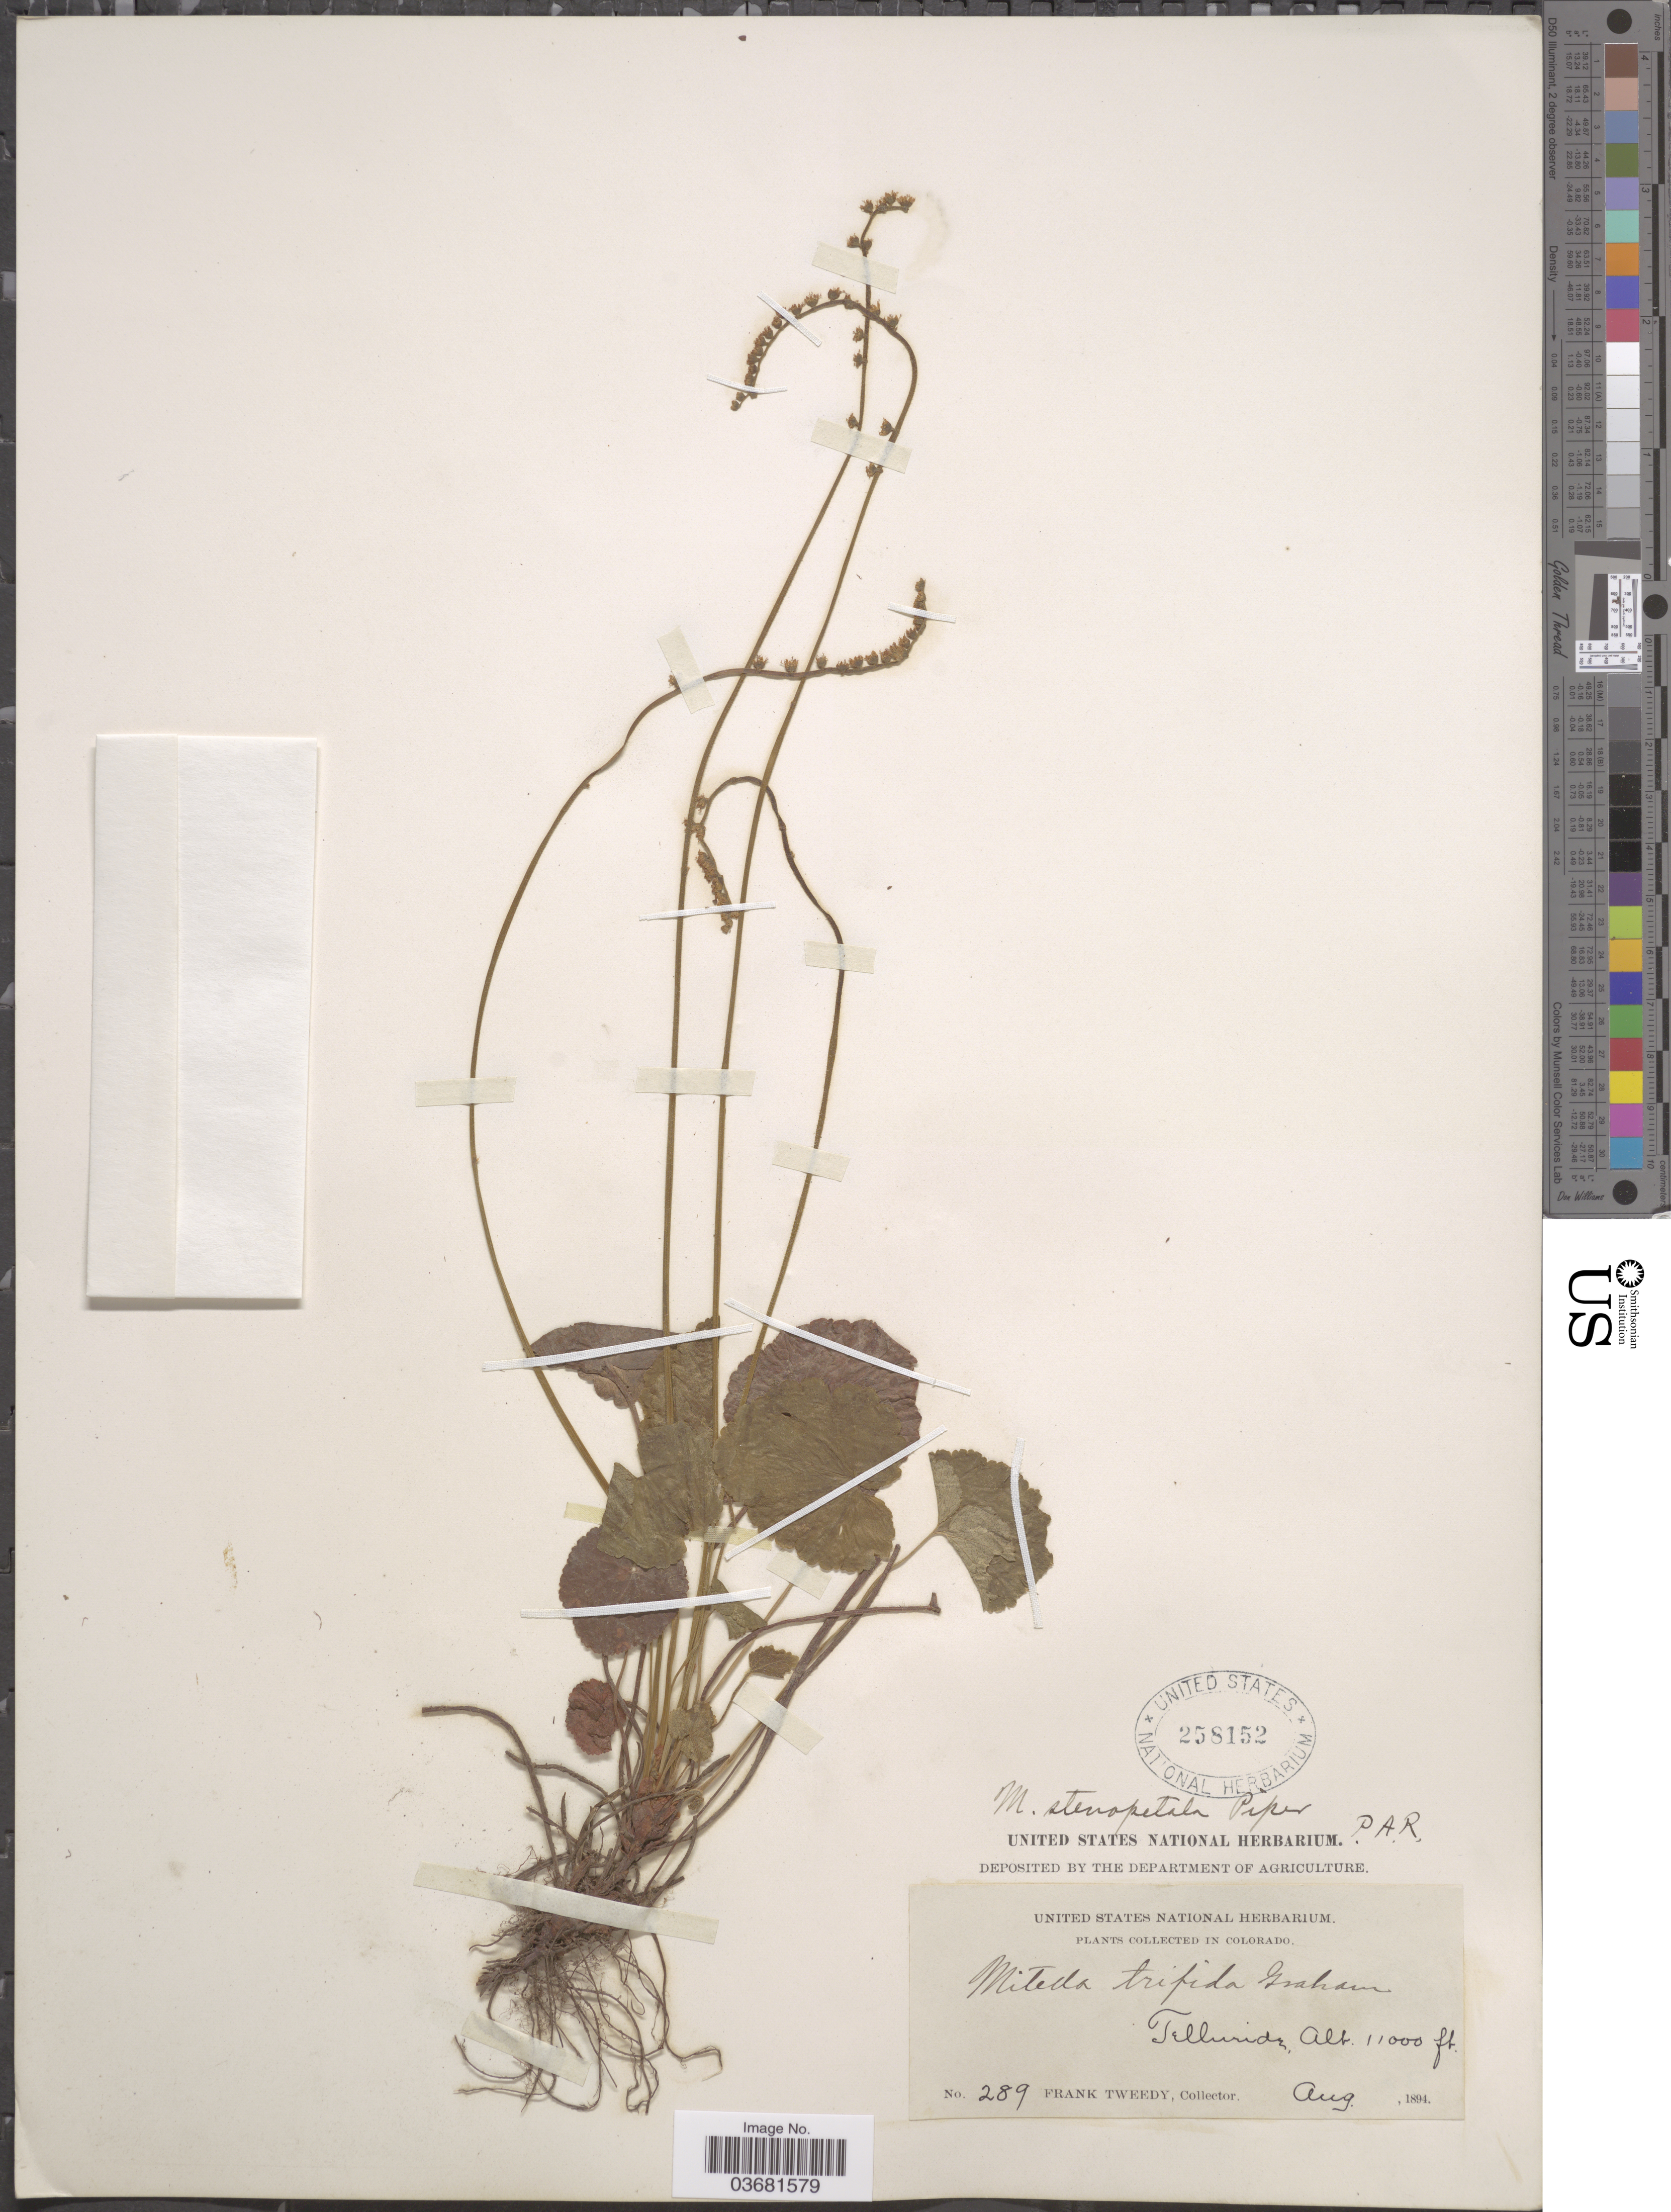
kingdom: Plantae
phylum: Tracheophyta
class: Magnoliopsida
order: Saxifragales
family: Saxifragaceae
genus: Mitella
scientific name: Mitella stenopetala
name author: Piper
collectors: F. Tweedy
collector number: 289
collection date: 1894-08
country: United States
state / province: Colorado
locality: Telluride.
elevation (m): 3353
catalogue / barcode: US 258152